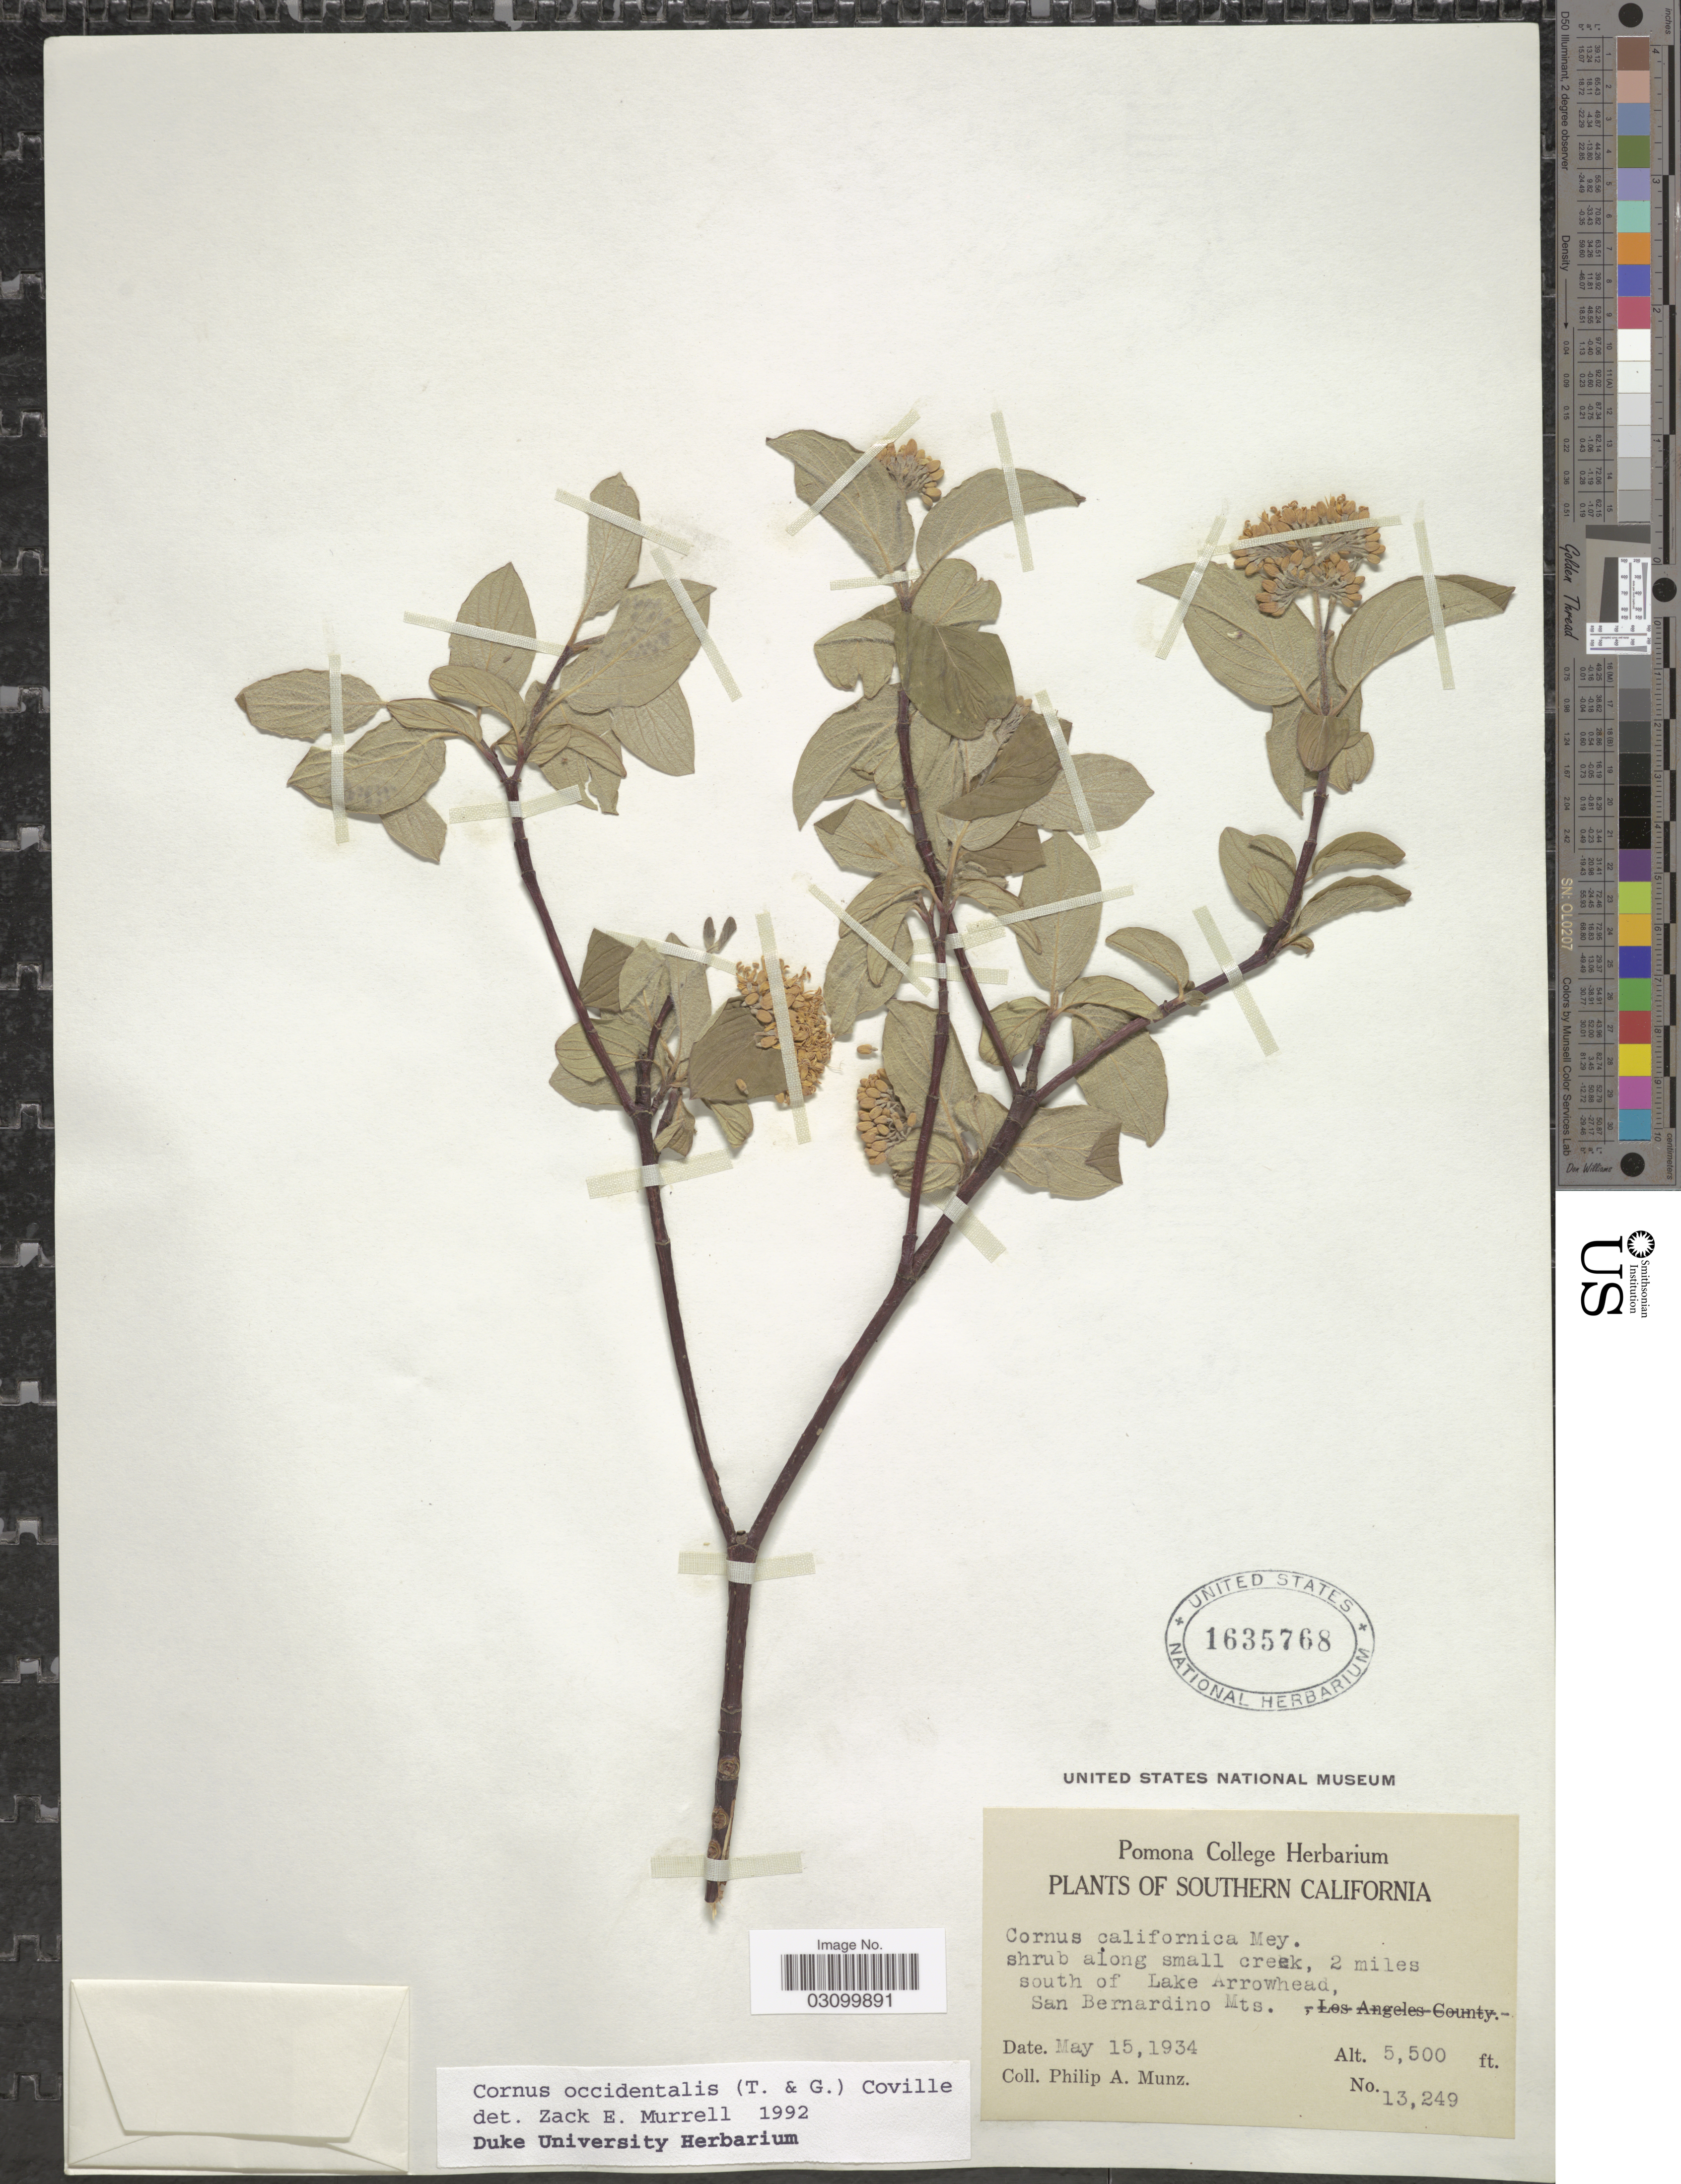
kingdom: Plantae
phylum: Tracheophyta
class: Magnoliopsida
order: Cornales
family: Cornaceae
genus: Cornus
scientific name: Cornus occidentalis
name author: (Torr. & A. Gray) Coville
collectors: P. A. Munz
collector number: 13249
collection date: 1934-05-15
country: United States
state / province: California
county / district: San Bernardino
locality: Southern California. Shrub along small creek, 2 miles south of Lake Arrowhead, San Bernardino Mts.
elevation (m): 1676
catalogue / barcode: US 1635768